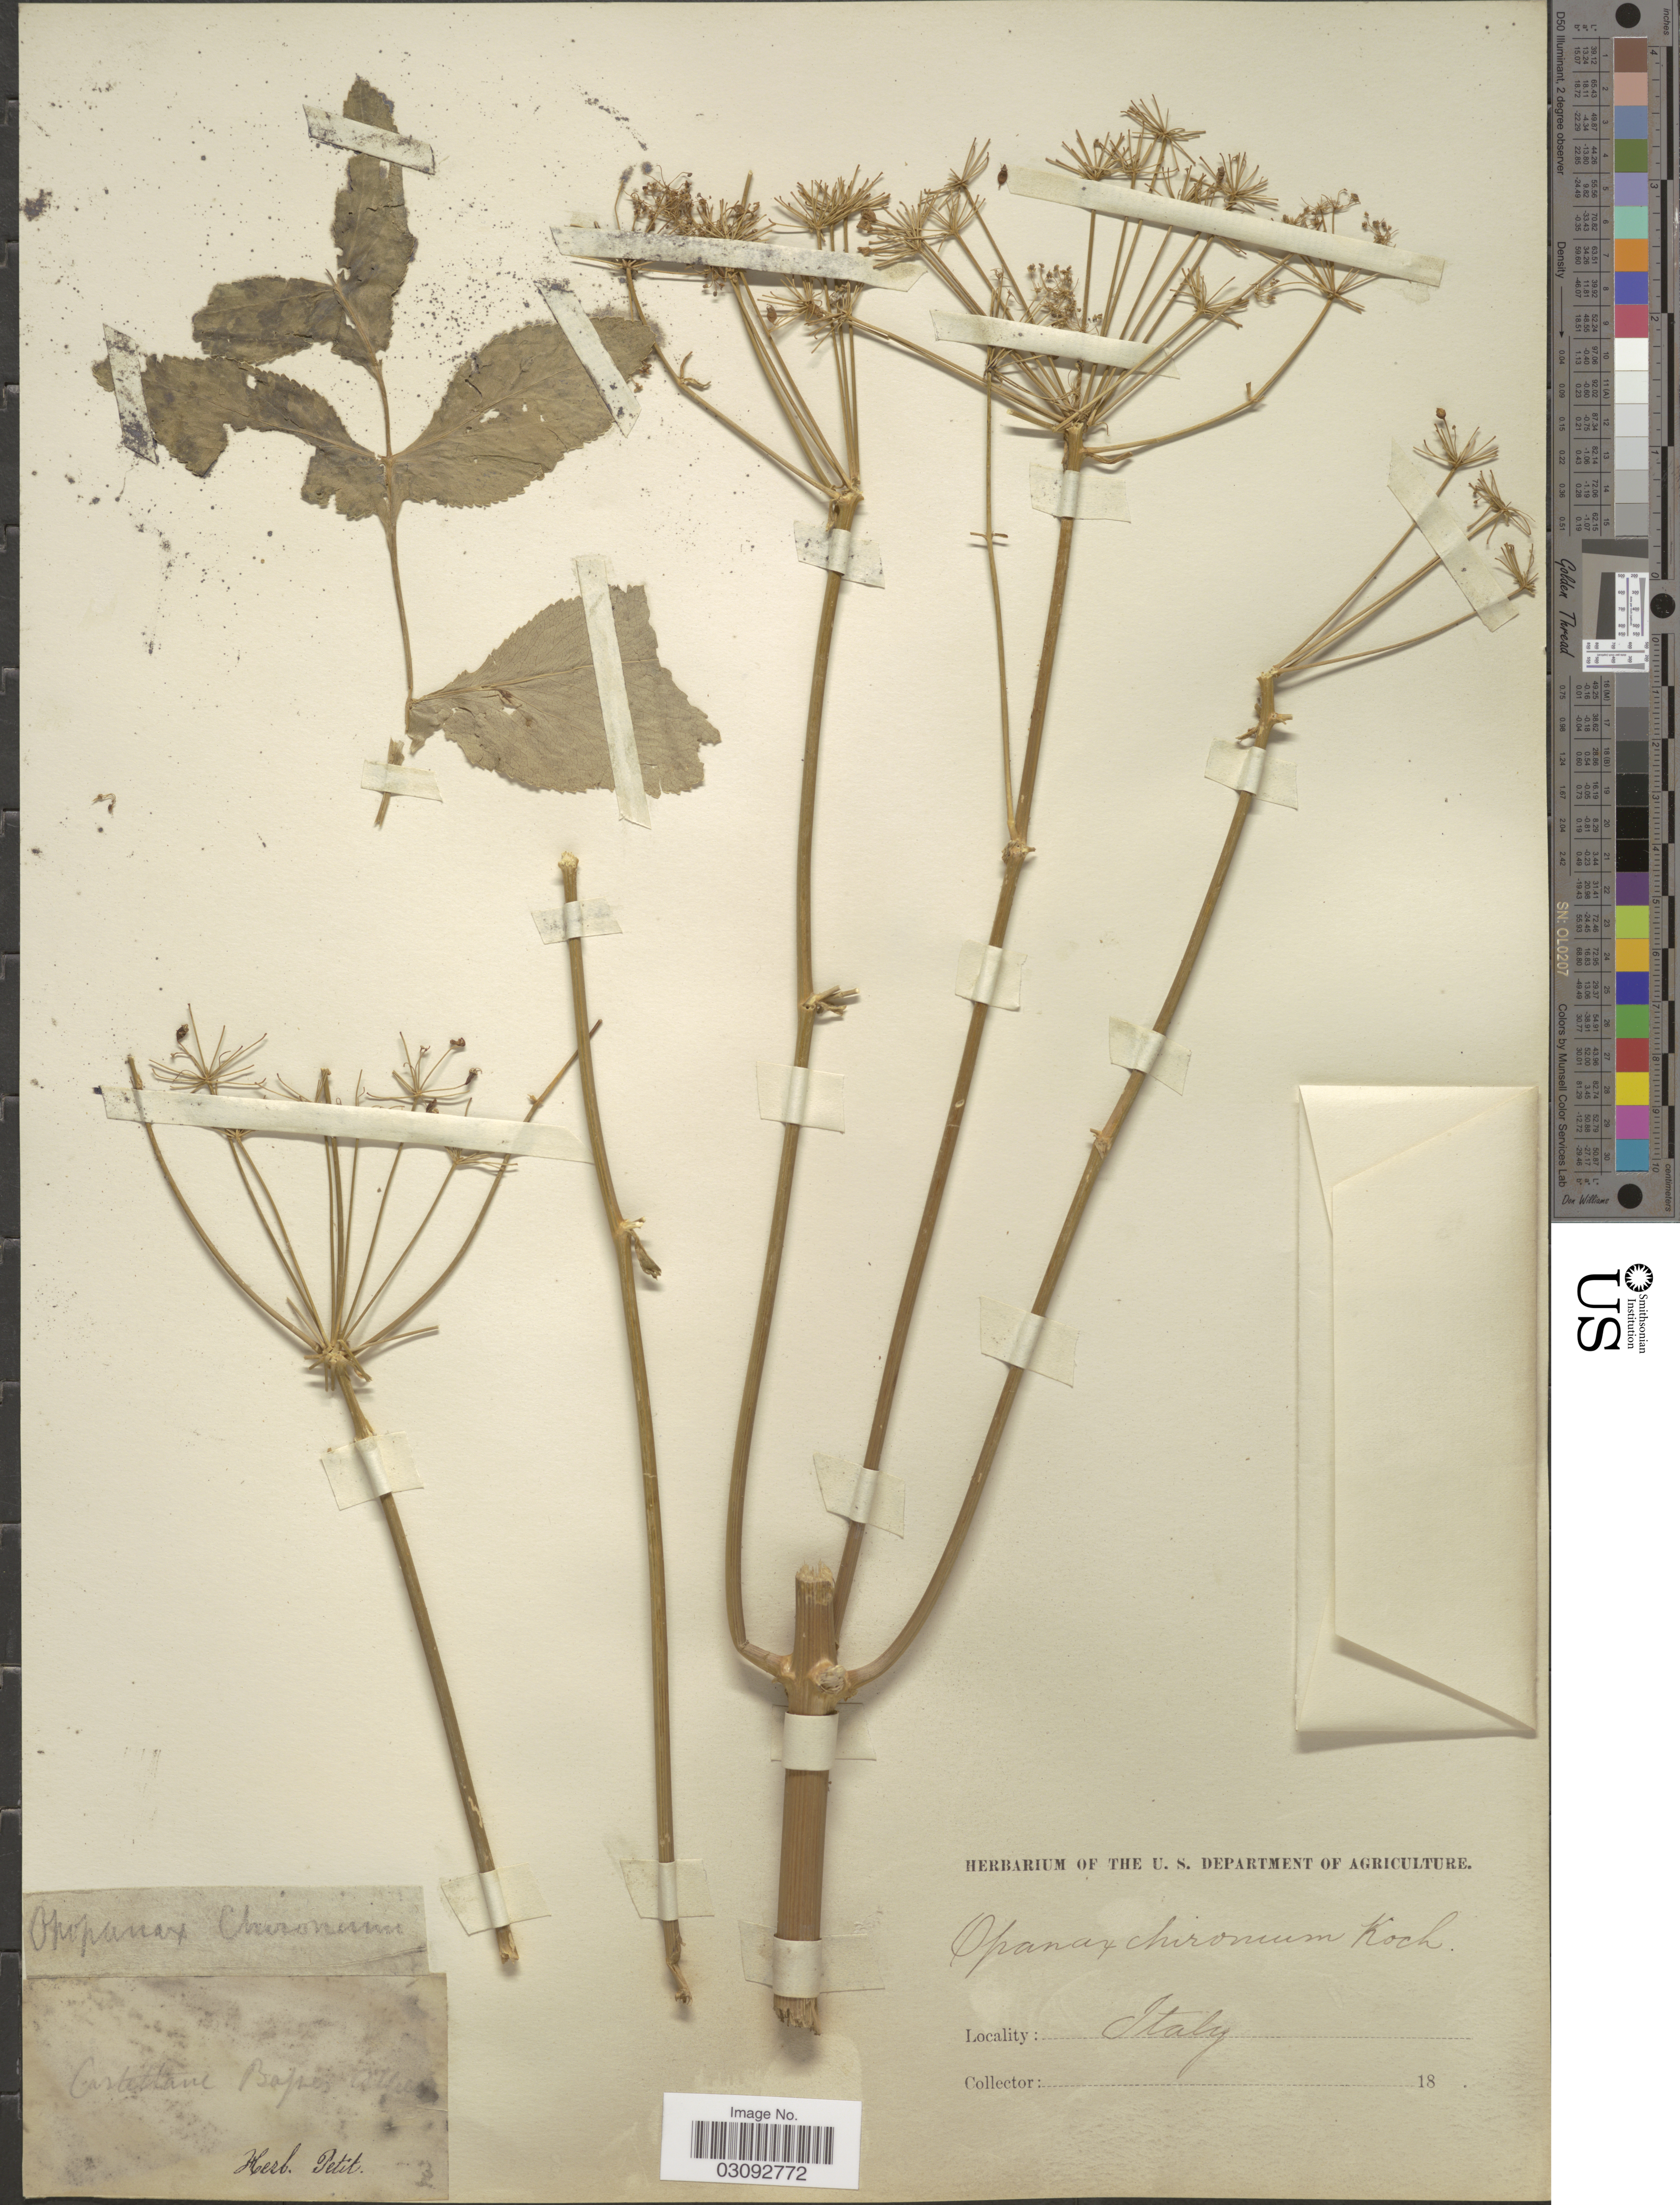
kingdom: Plantae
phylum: Tracheophyta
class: Magnoliopsida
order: Apiales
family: Apiaceae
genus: Opopanax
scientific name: Opopanax chironium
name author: (L.) W.D.J. Koch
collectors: Petit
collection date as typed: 18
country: Italy